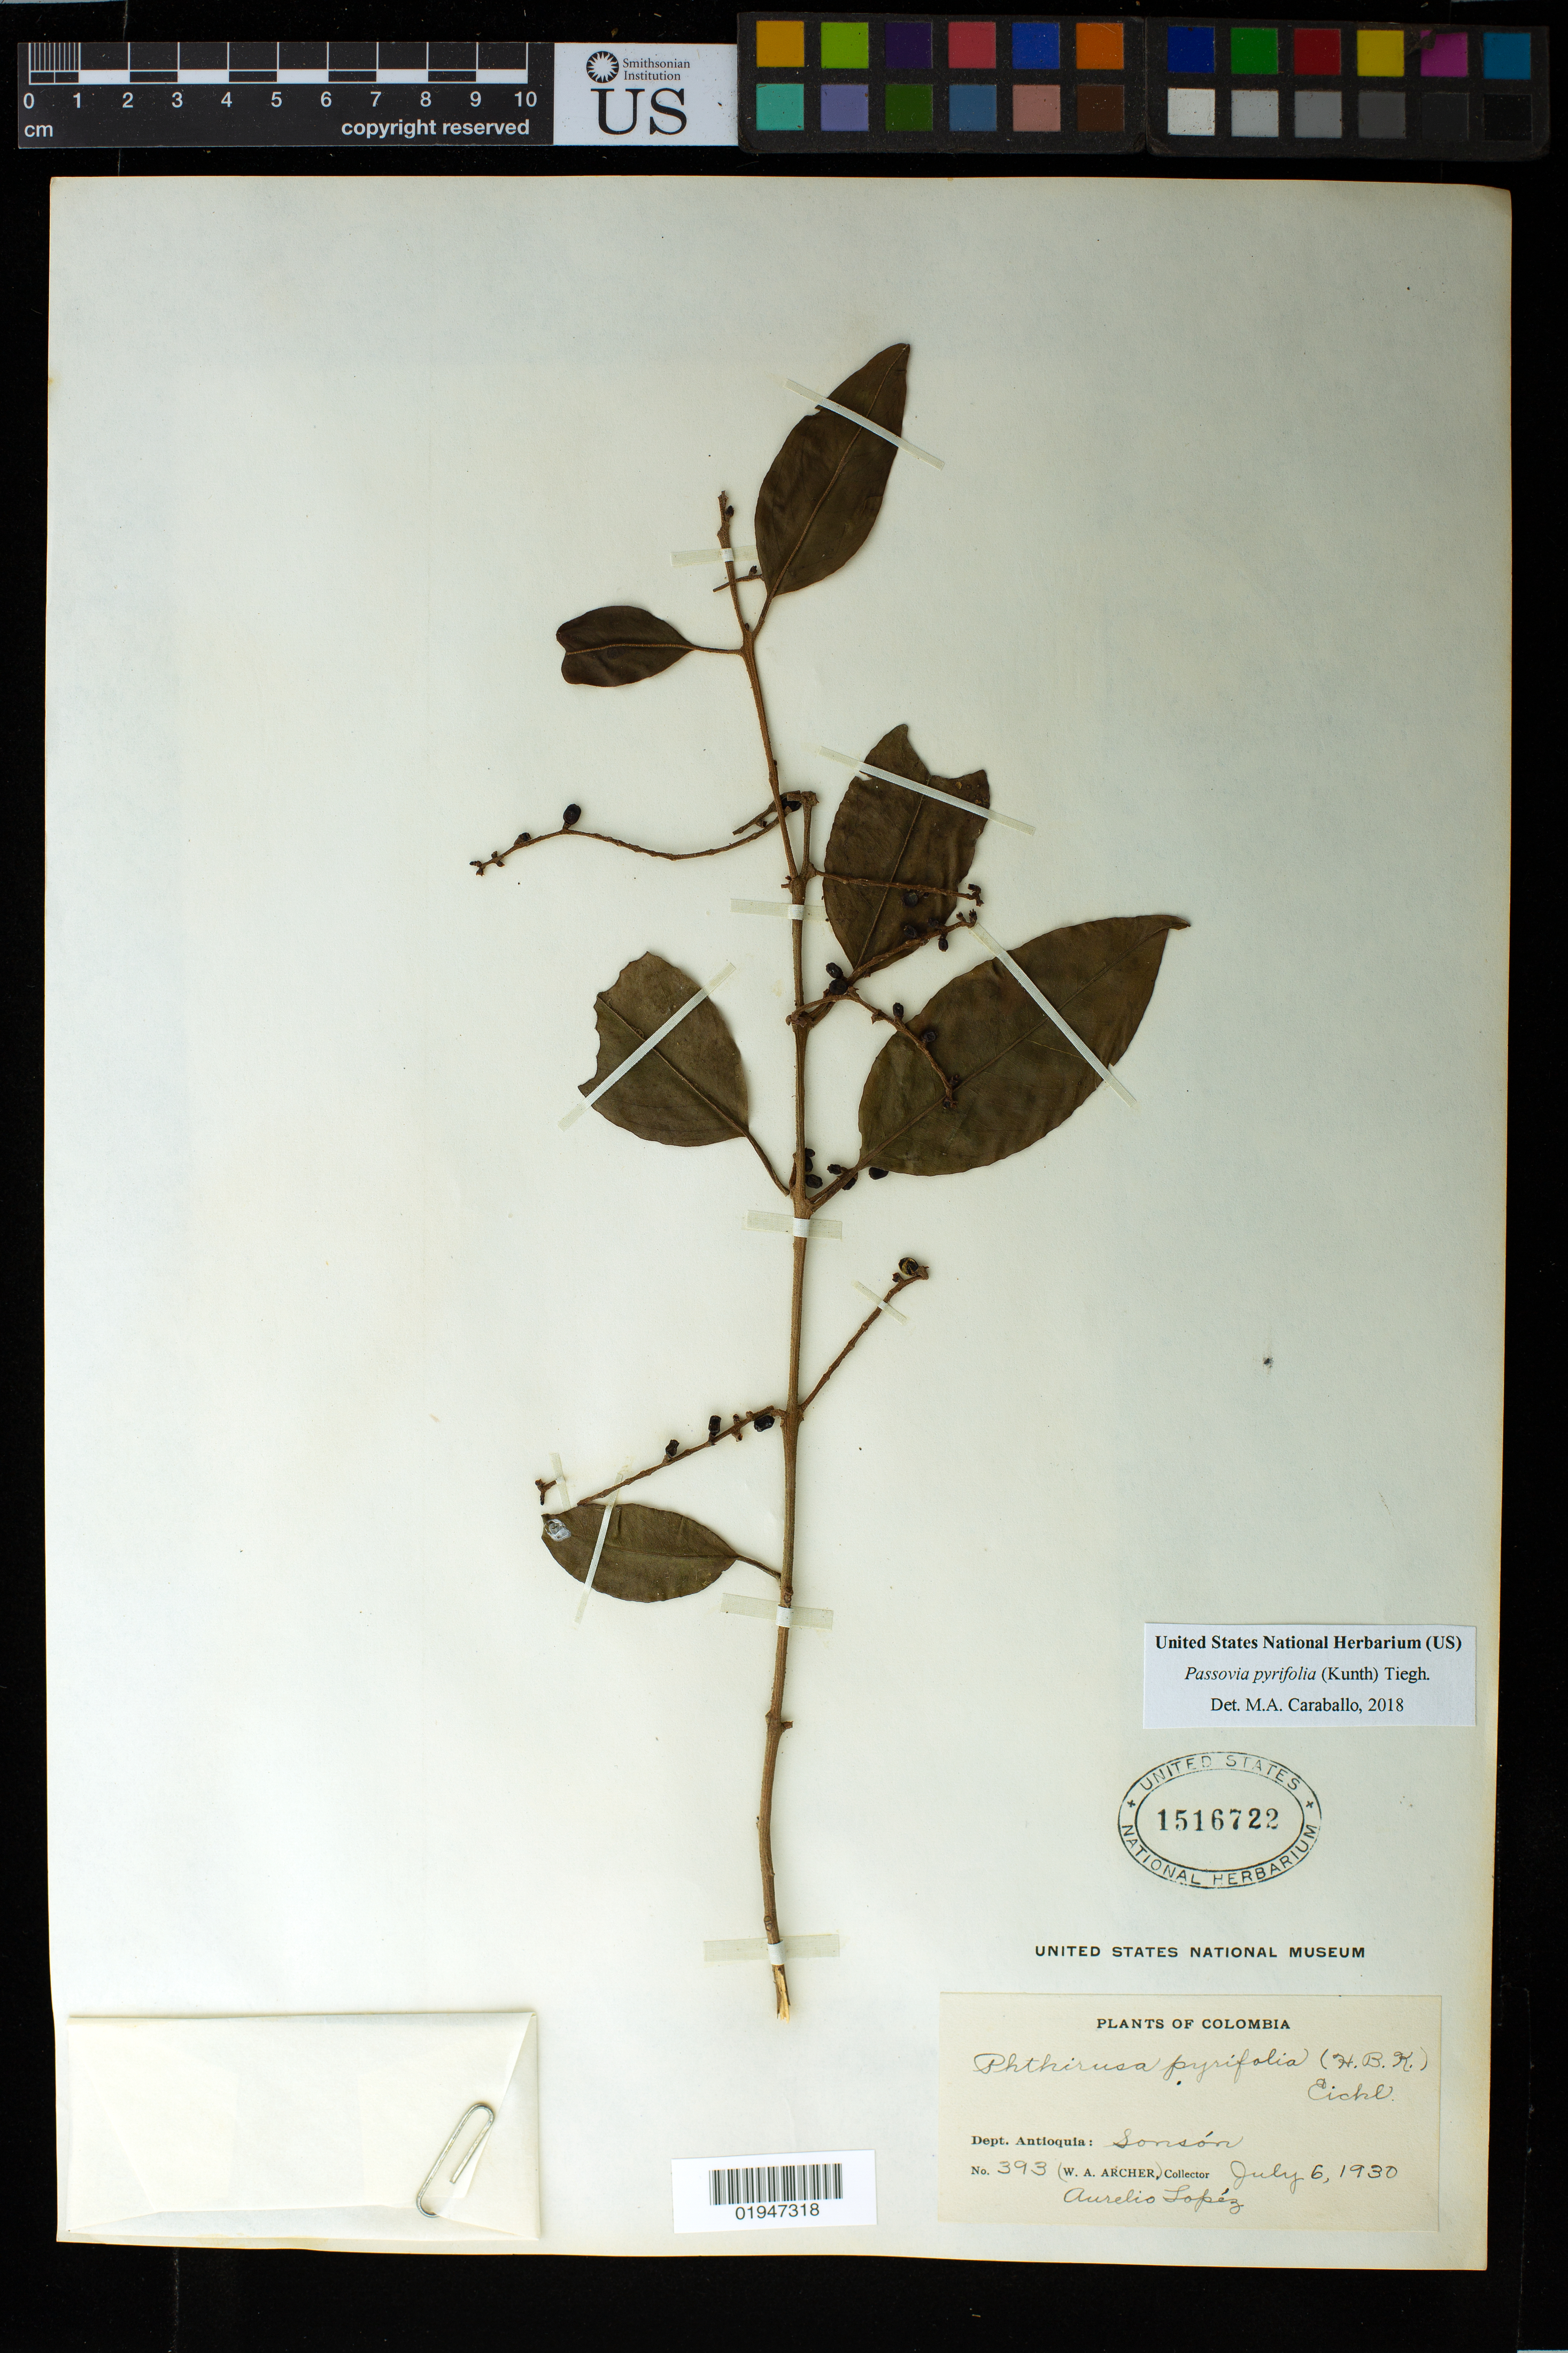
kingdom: Plantae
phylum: Tracheophyta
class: Magnoliopsida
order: Santalales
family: Loranthaceae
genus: Passovia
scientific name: Passovia pyrifolia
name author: (Kunth) Tiegh.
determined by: Caraballo-Ortiz, Marcos A., (MISS), University of Mississippi (UNITED STATES)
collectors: W. A. Archer & A. López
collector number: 393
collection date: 1930-07-06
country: Colombia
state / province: Antioquiá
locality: Sonsón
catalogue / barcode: US 1516722